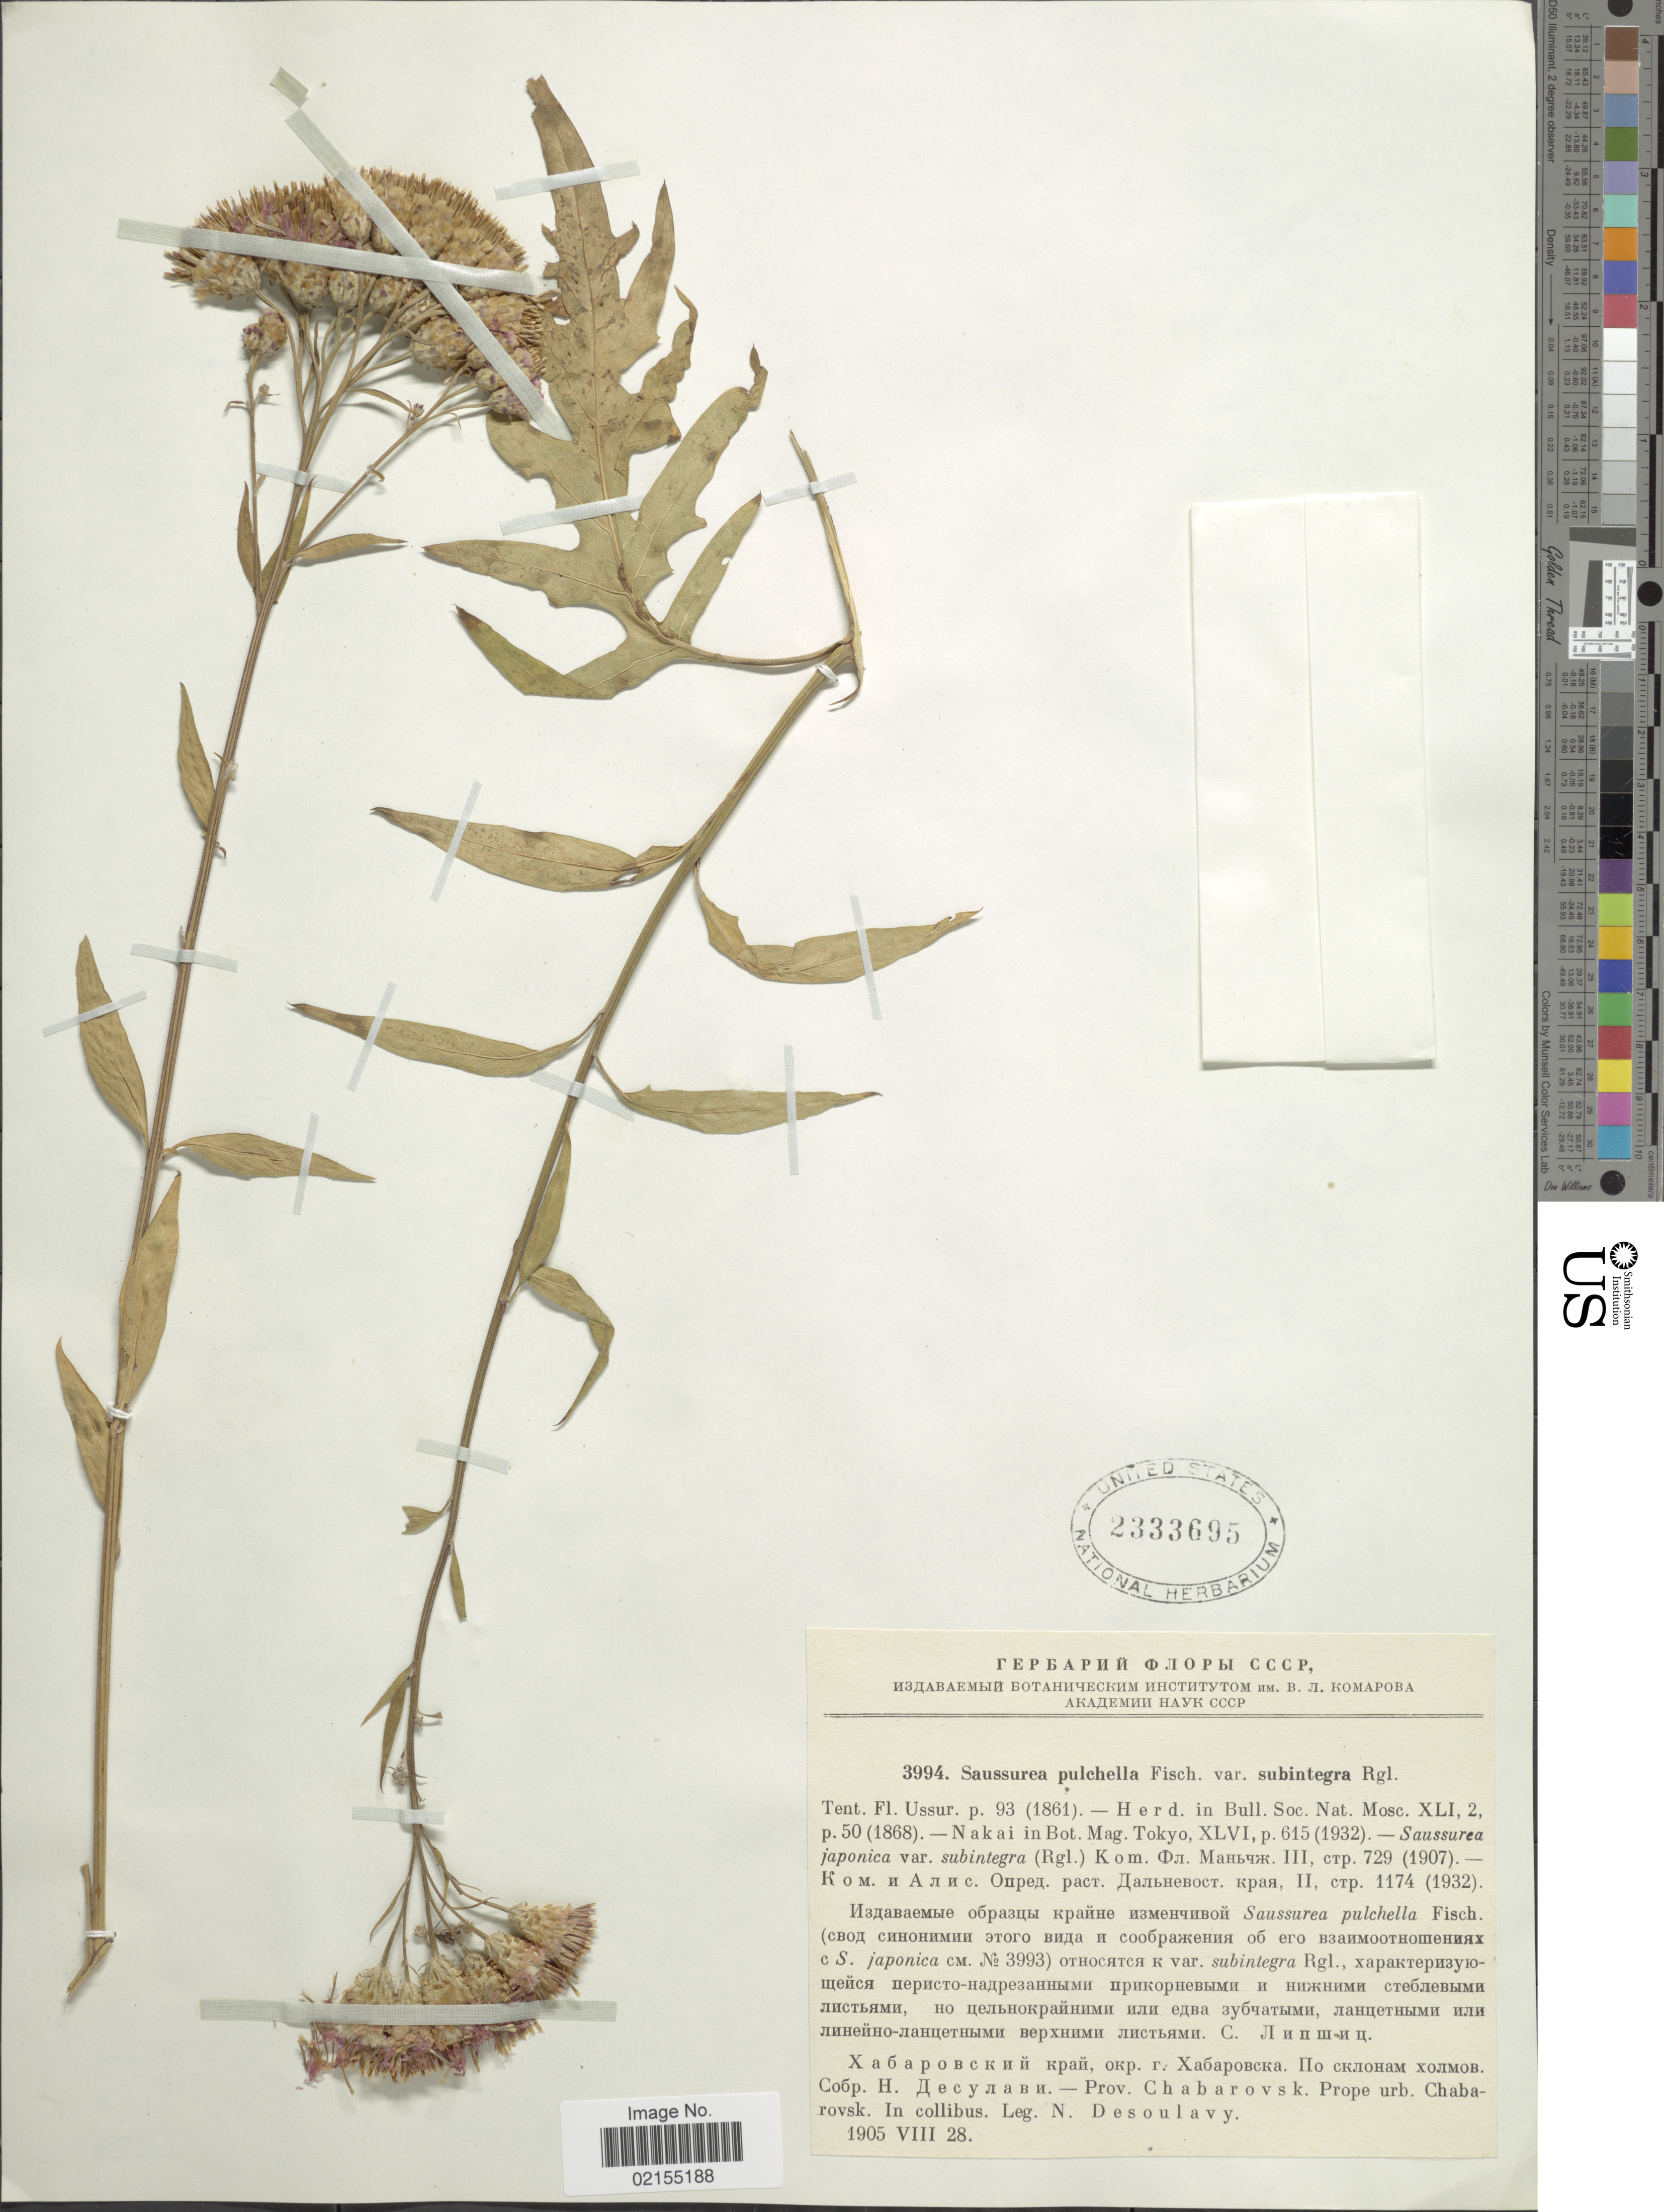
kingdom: Plantae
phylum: Tracheophyta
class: Magnoliopsida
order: Asterales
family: Asteraceae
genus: Saussurea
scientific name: Saussurea pulchella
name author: (Fisch.) Fisch.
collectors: N. Desoulavy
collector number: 3994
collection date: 1905-08-28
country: Russian Federation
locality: Prov. Chabarovsk, Prope urb, Chabarovsk, In collibus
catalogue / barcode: US 2333695